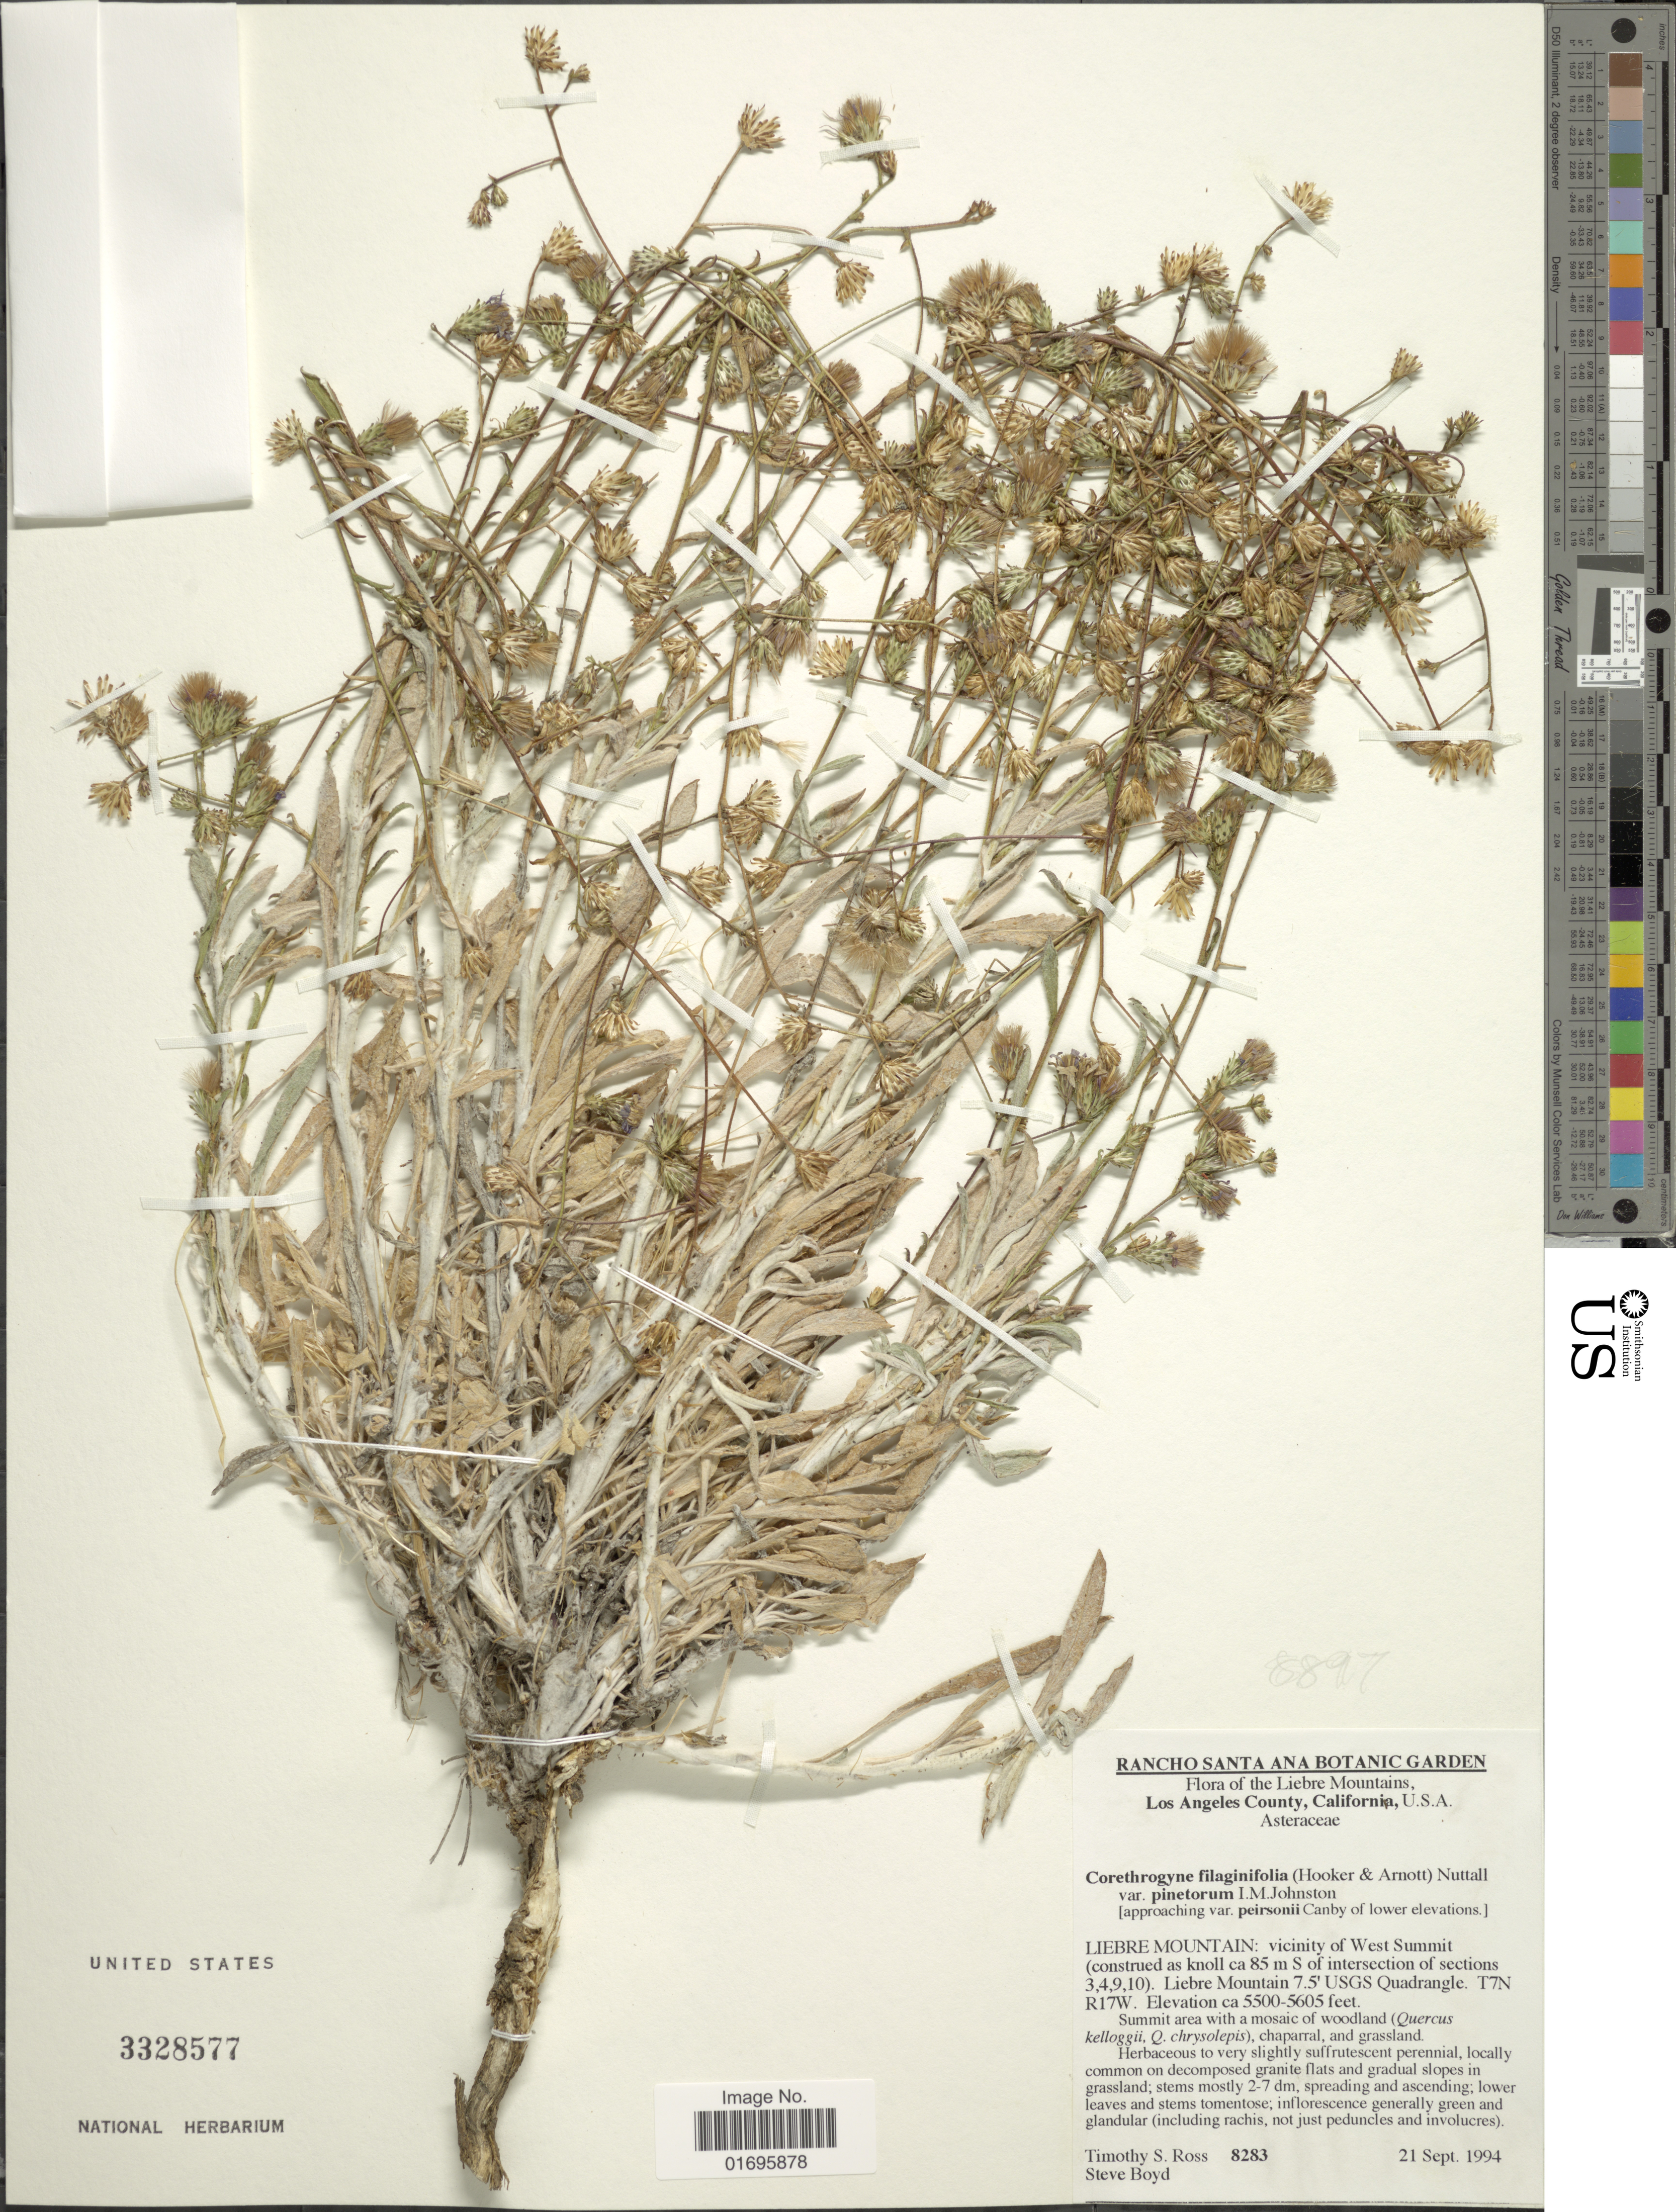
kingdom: Plantae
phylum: Tracheophyta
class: Magnoliopsida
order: Asterales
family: Asteraceae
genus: Corethrogyne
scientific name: Corethrogyne filaginifolia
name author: (Hook. & Arn.) Nutt.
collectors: T. Ross & S. Boyd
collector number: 8283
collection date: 1994-09-21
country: United States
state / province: California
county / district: Los Angeles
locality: Liebre Mountains, Los Angeles County, California, U.S.A. Liebre Mountain: vicinity of West Summit (construed as knoll ca 85 m S of intersection of sections 3,4,9,10). Liebre Mountain 7.5' USGS Quadrangle. T7N R17W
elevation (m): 1676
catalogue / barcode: US 3328577